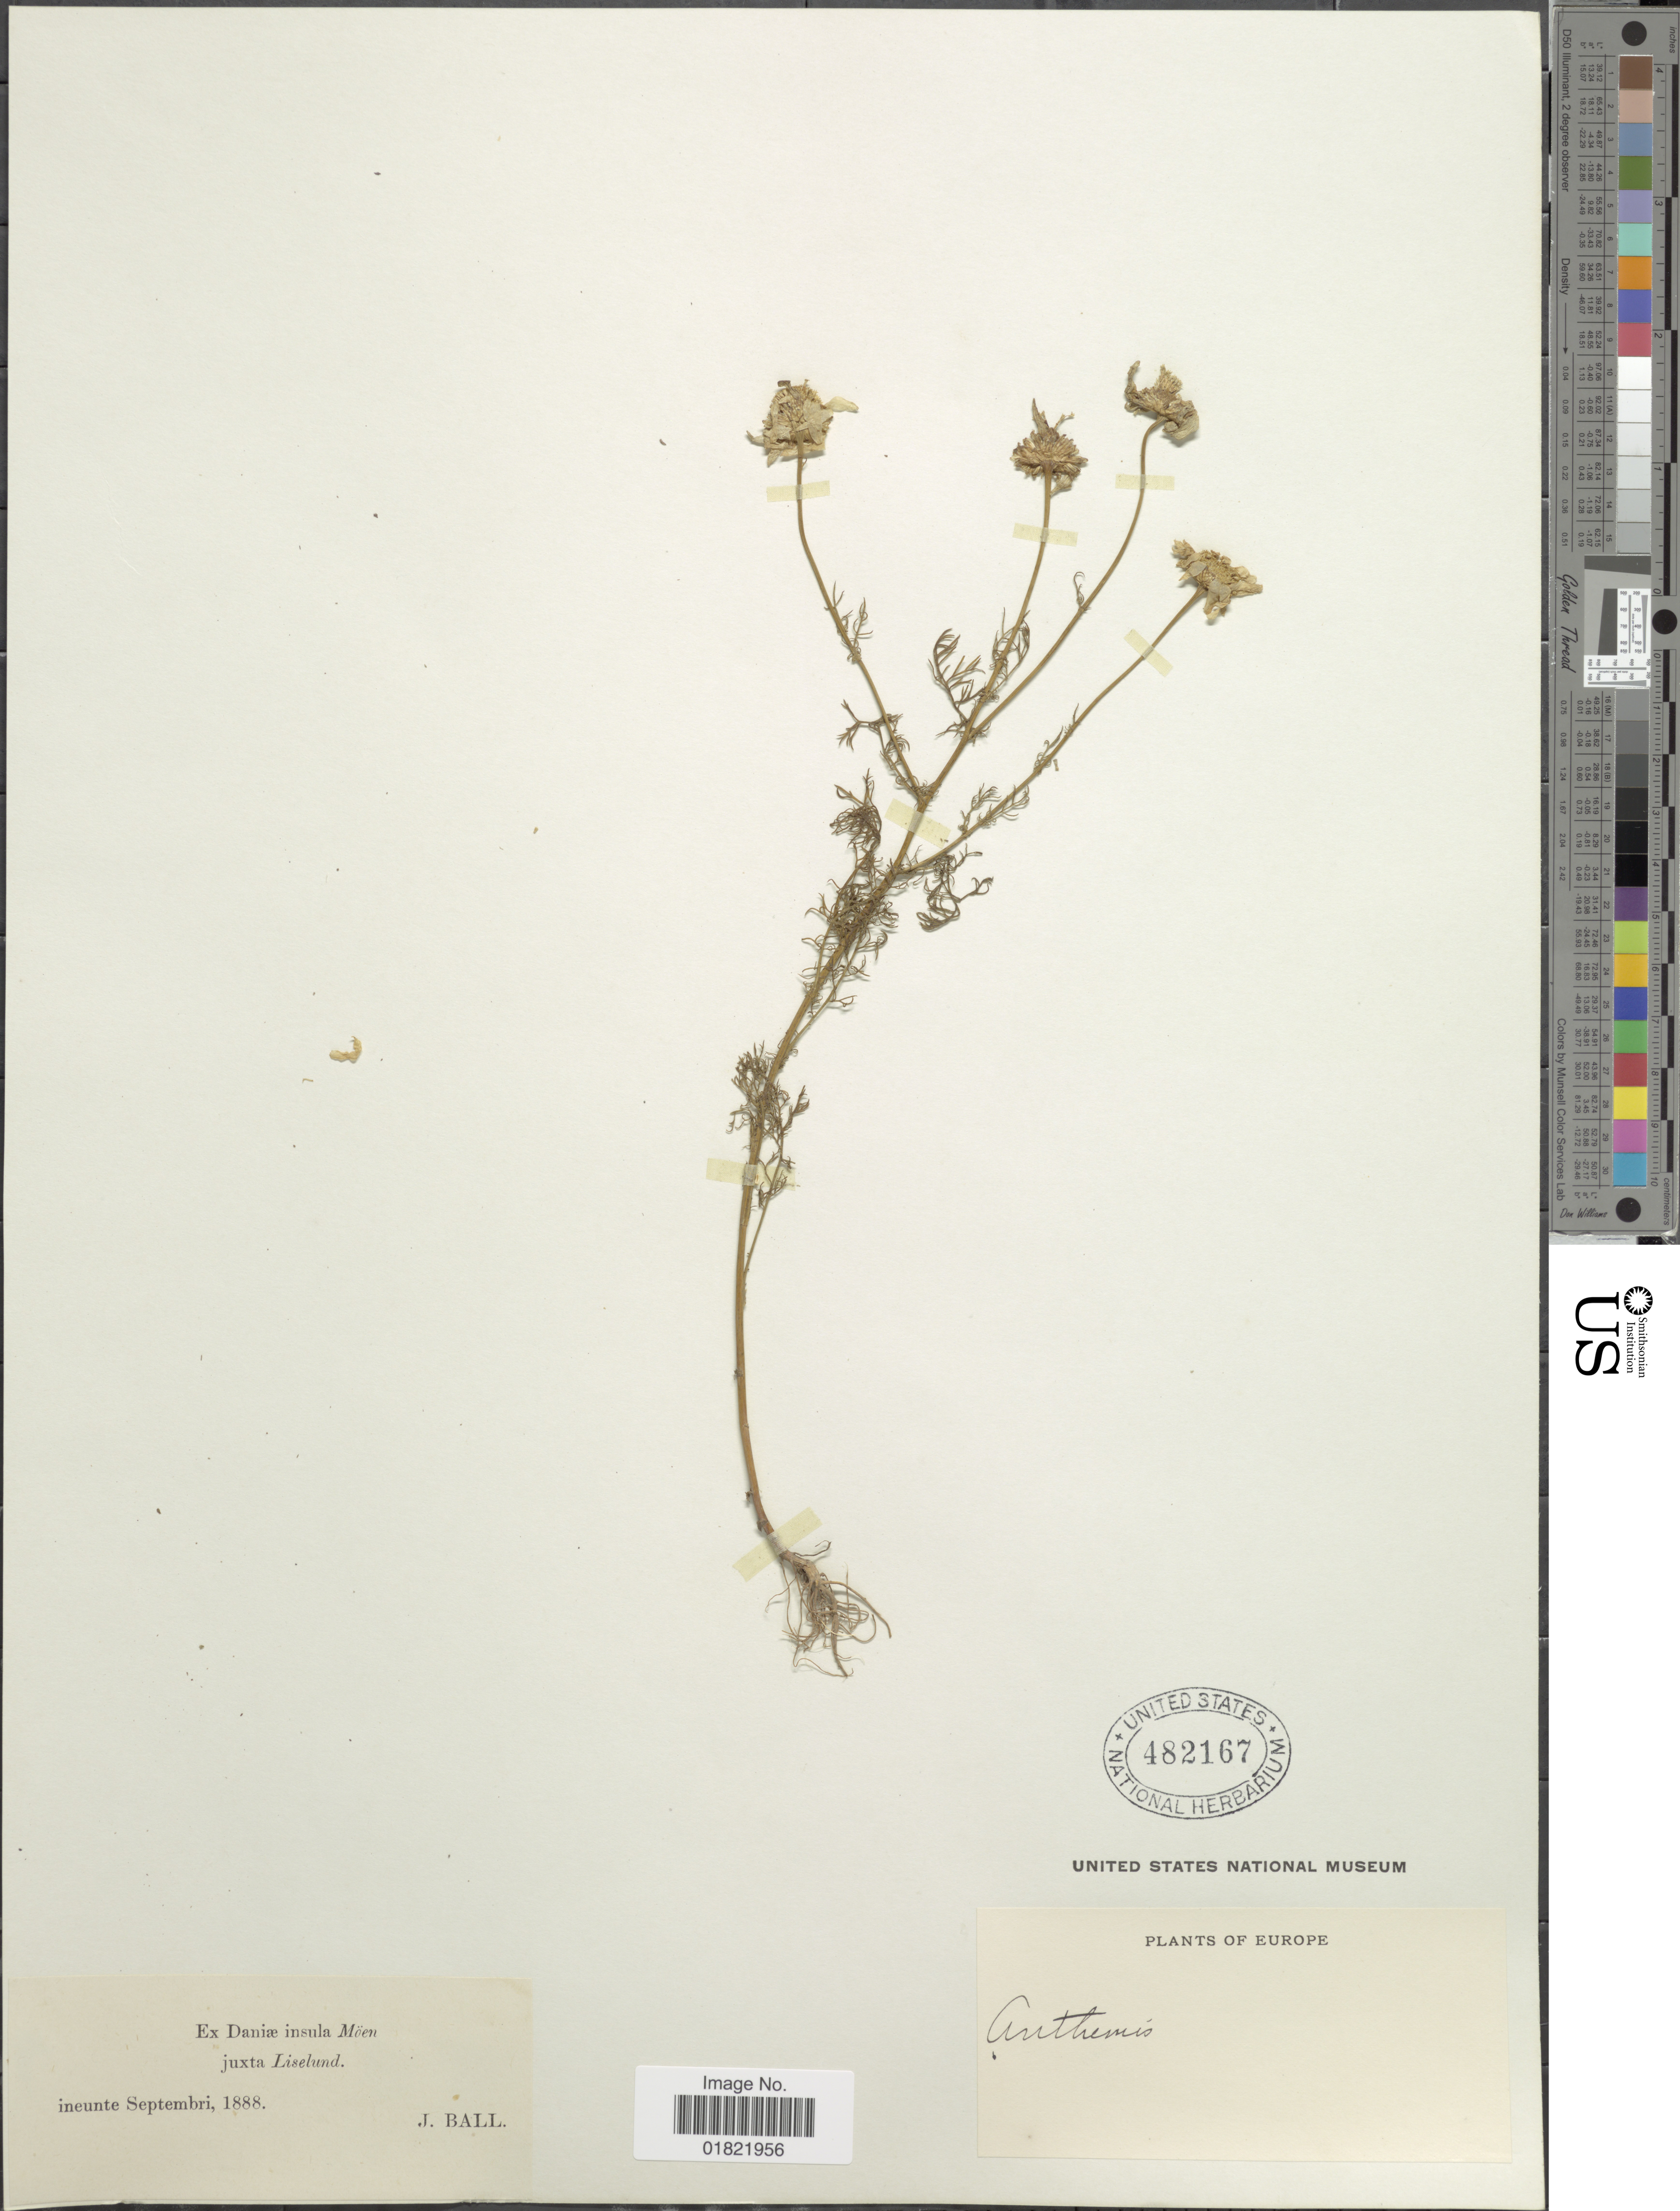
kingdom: Plantae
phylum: Tracheophyta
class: Magnoliopsida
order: Asterales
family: Asteraceae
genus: Anthemis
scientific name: Anthemis sp.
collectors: J. Ball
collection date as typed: ineunte Septembri 1888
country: Denmark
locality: Daniae insula Moen juxta Liselund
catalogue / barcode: US 482167